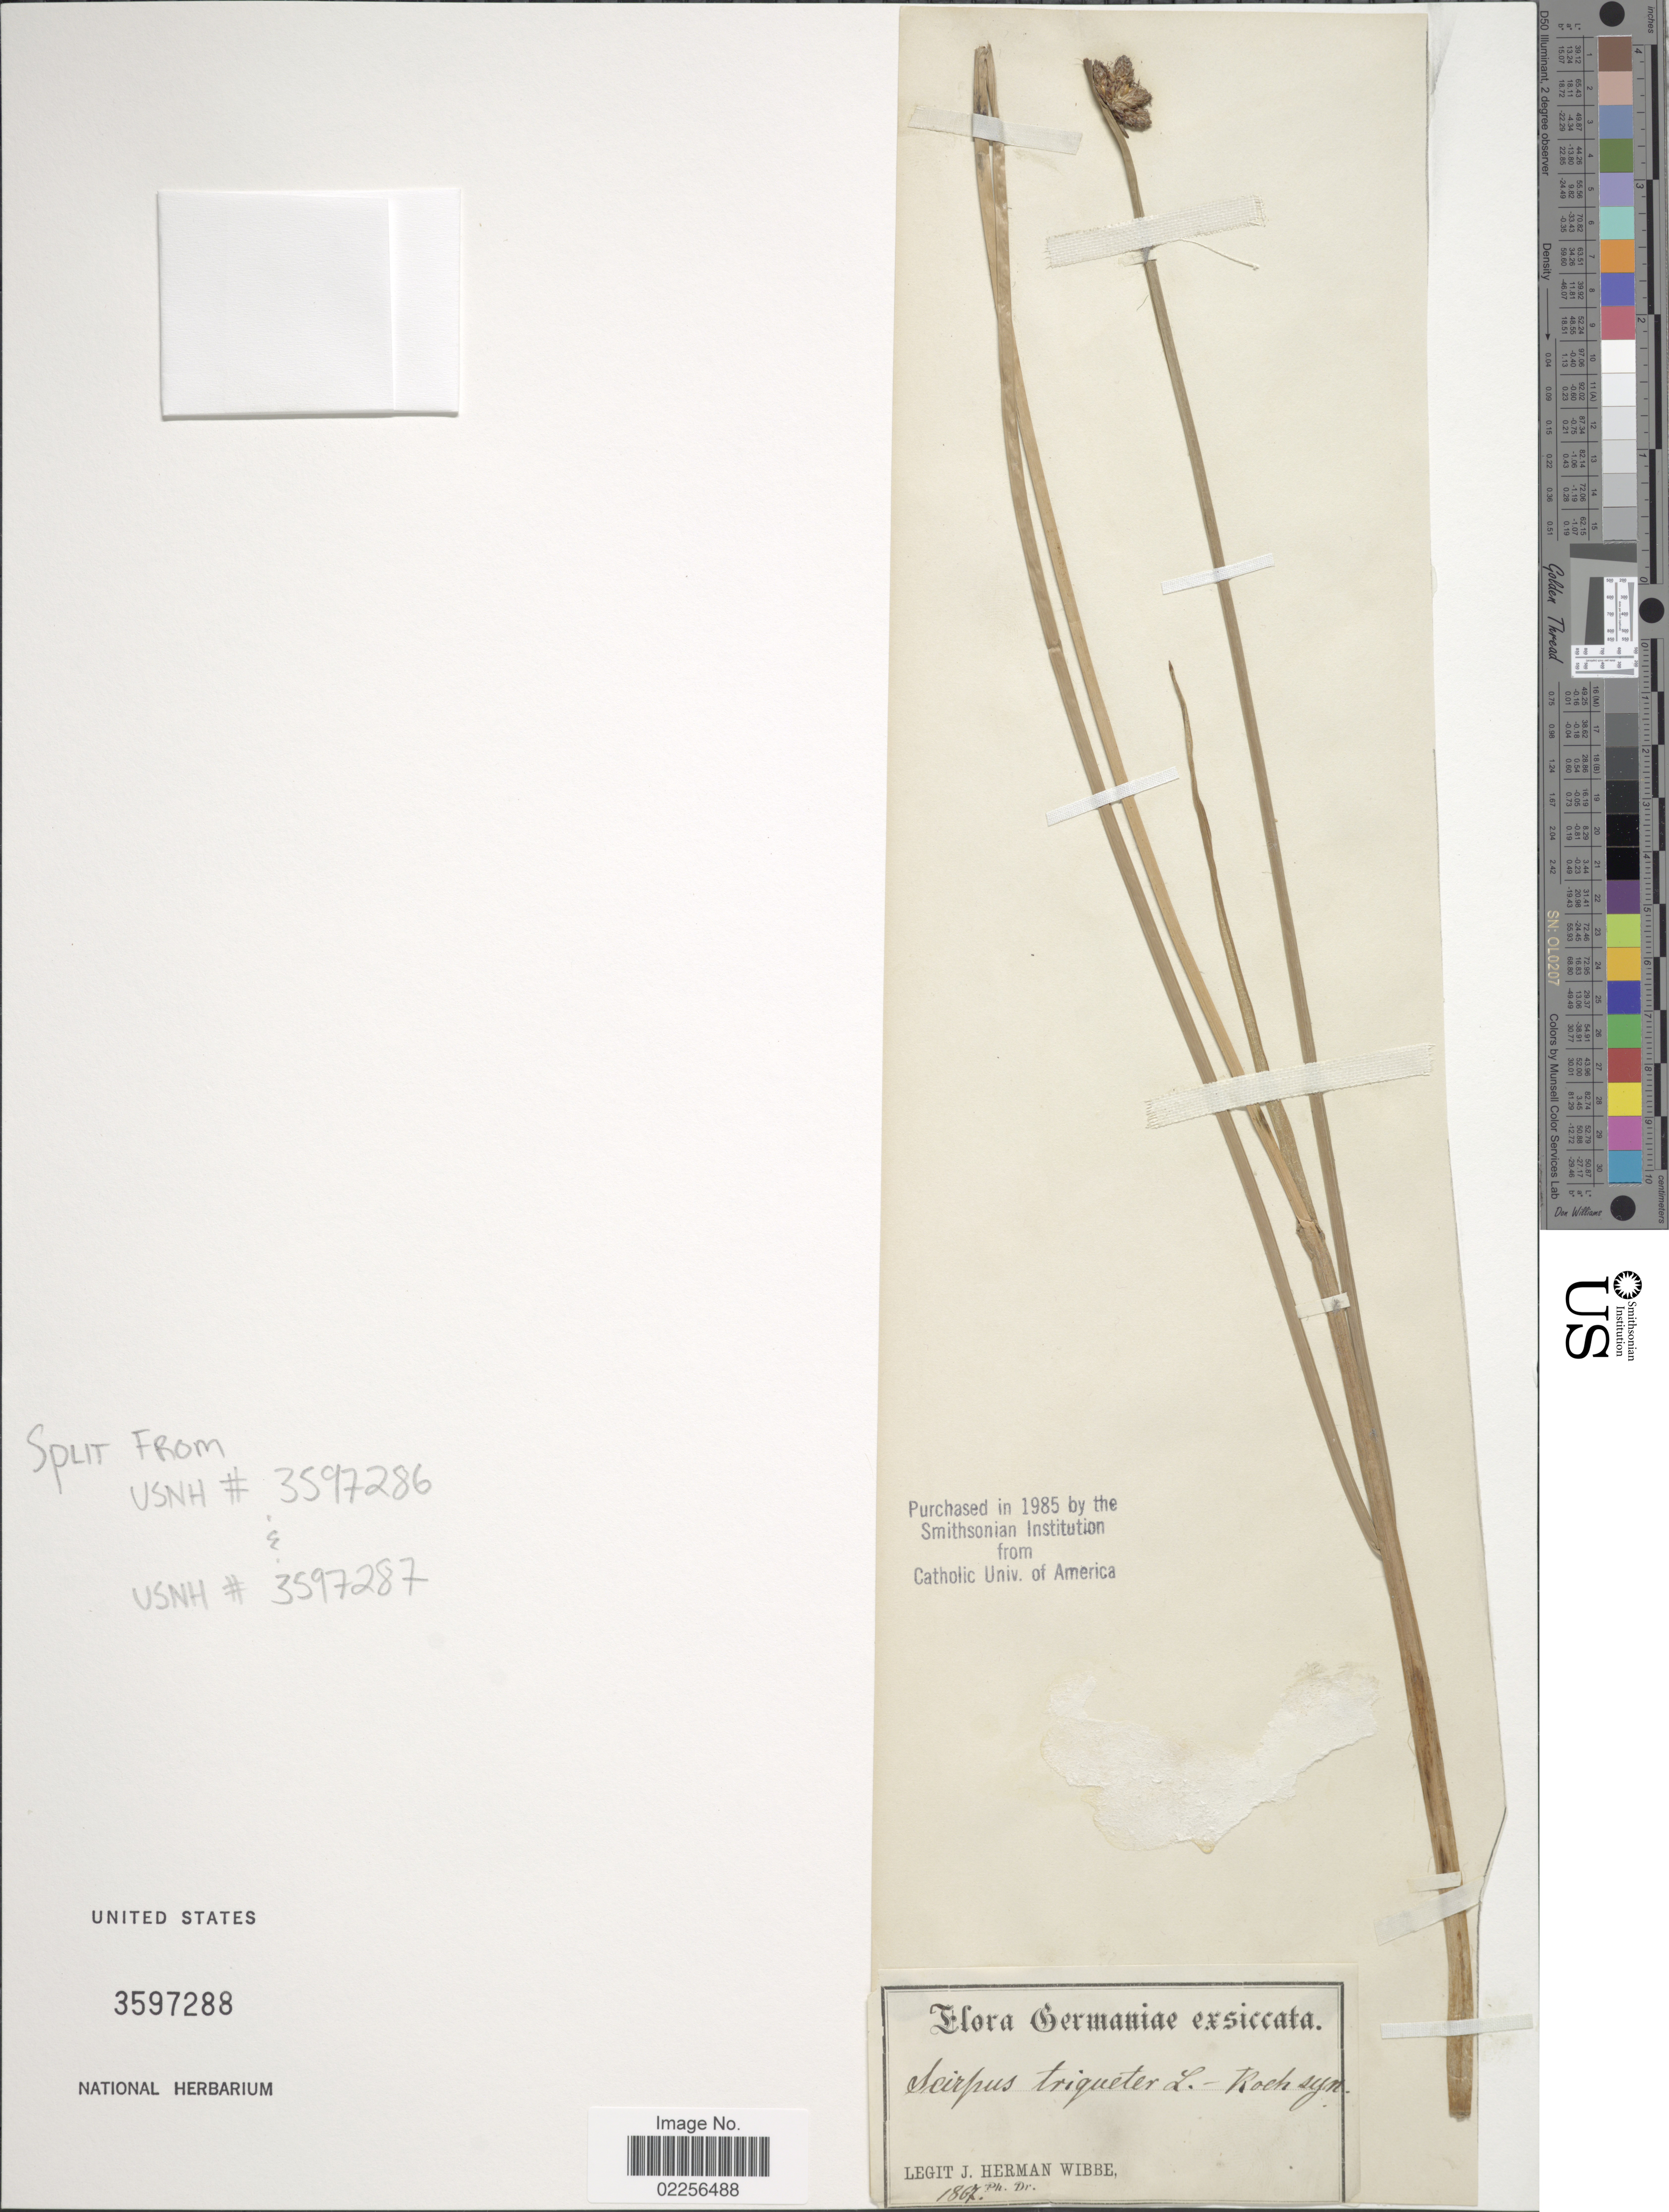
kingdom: Plantae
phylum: Tracheophyta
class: Liliopsida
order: Poales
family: Cyperaceae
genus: Schoenoplectus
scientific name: Schoenoplectus triqueter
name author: (L.) Palla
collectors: J. Wibbe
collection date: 1867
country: Germany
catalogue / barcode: US 3597288